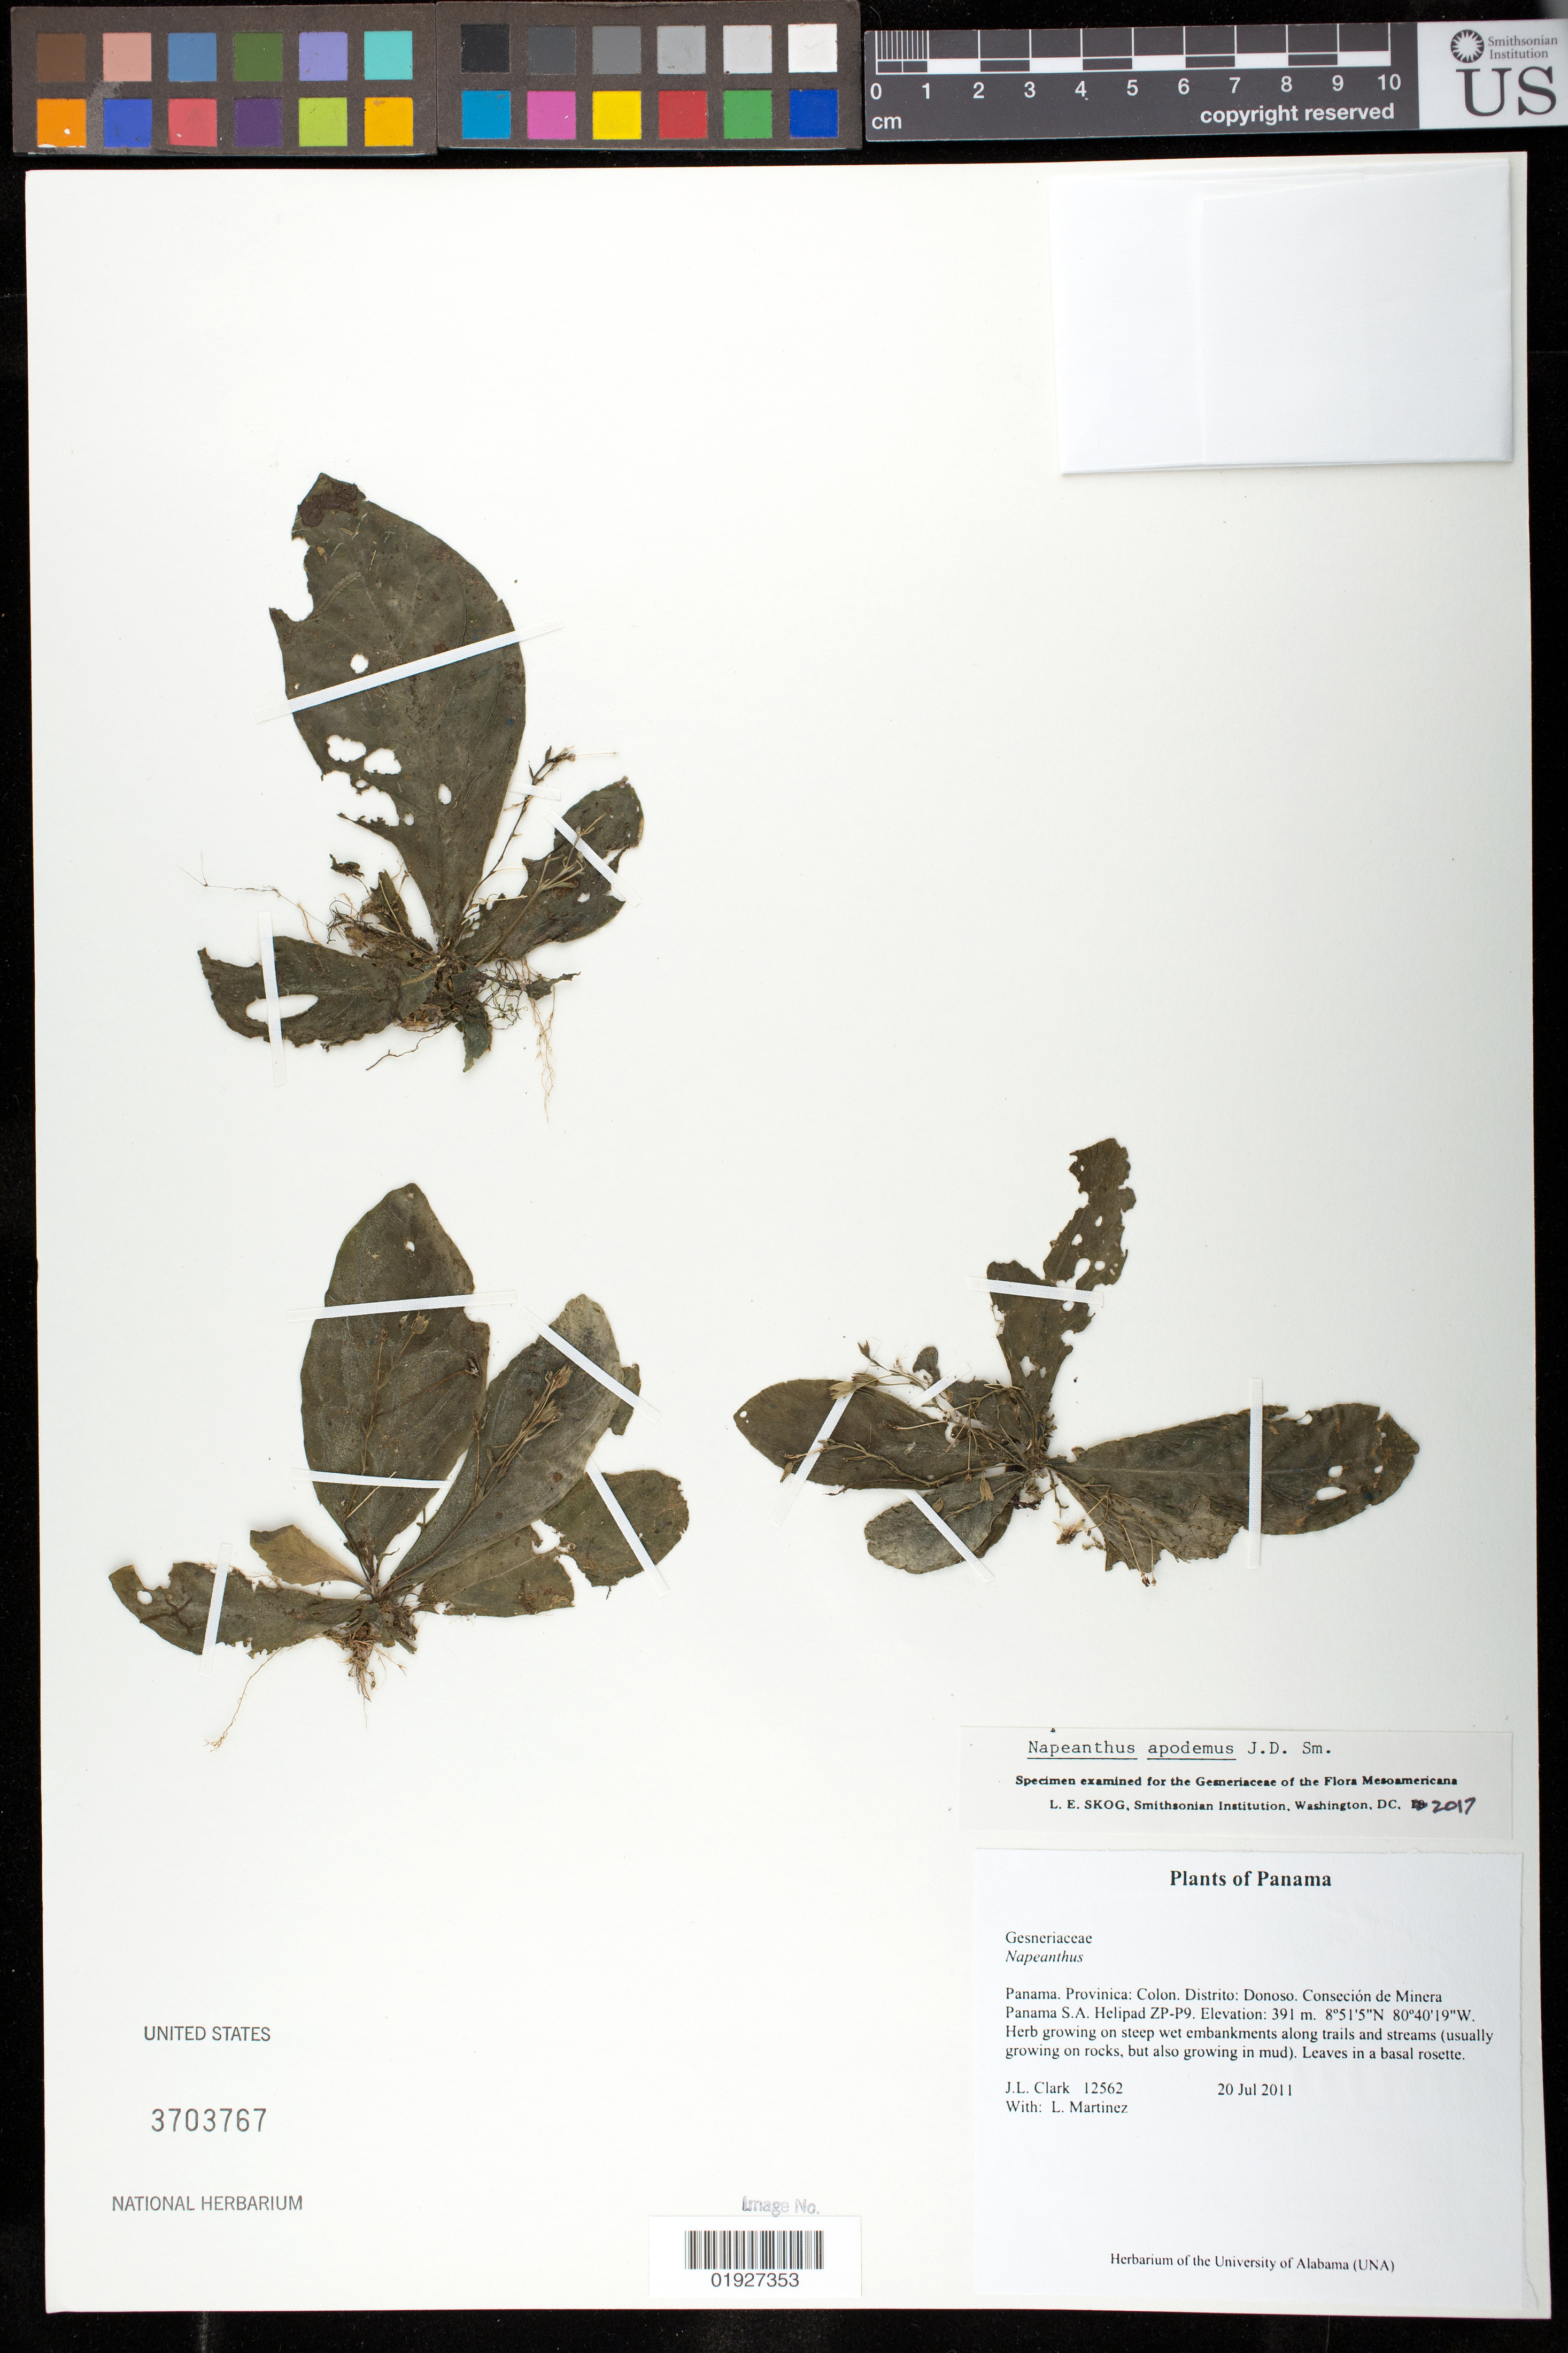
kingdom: Plantae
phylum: Tracheophyta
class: Magnoliopsida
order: Lamiales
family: Gesneriaceae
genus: Napeanthus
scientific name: Napeanthus apodemus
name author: Donn. Sm.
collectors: J. L. Clark & L. Martinez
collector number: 12562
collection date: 2011-07-20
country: Panama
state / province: Colón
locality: Provincia: Colon. Distrito: Donoso. Conseción de Minera Panama S.A. Helipad ZP-P9.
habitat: Growing on steep wet embankments along trails and streams (usually growing on rocks, but also growing in mud).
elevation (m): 391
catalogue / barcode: US 3703767